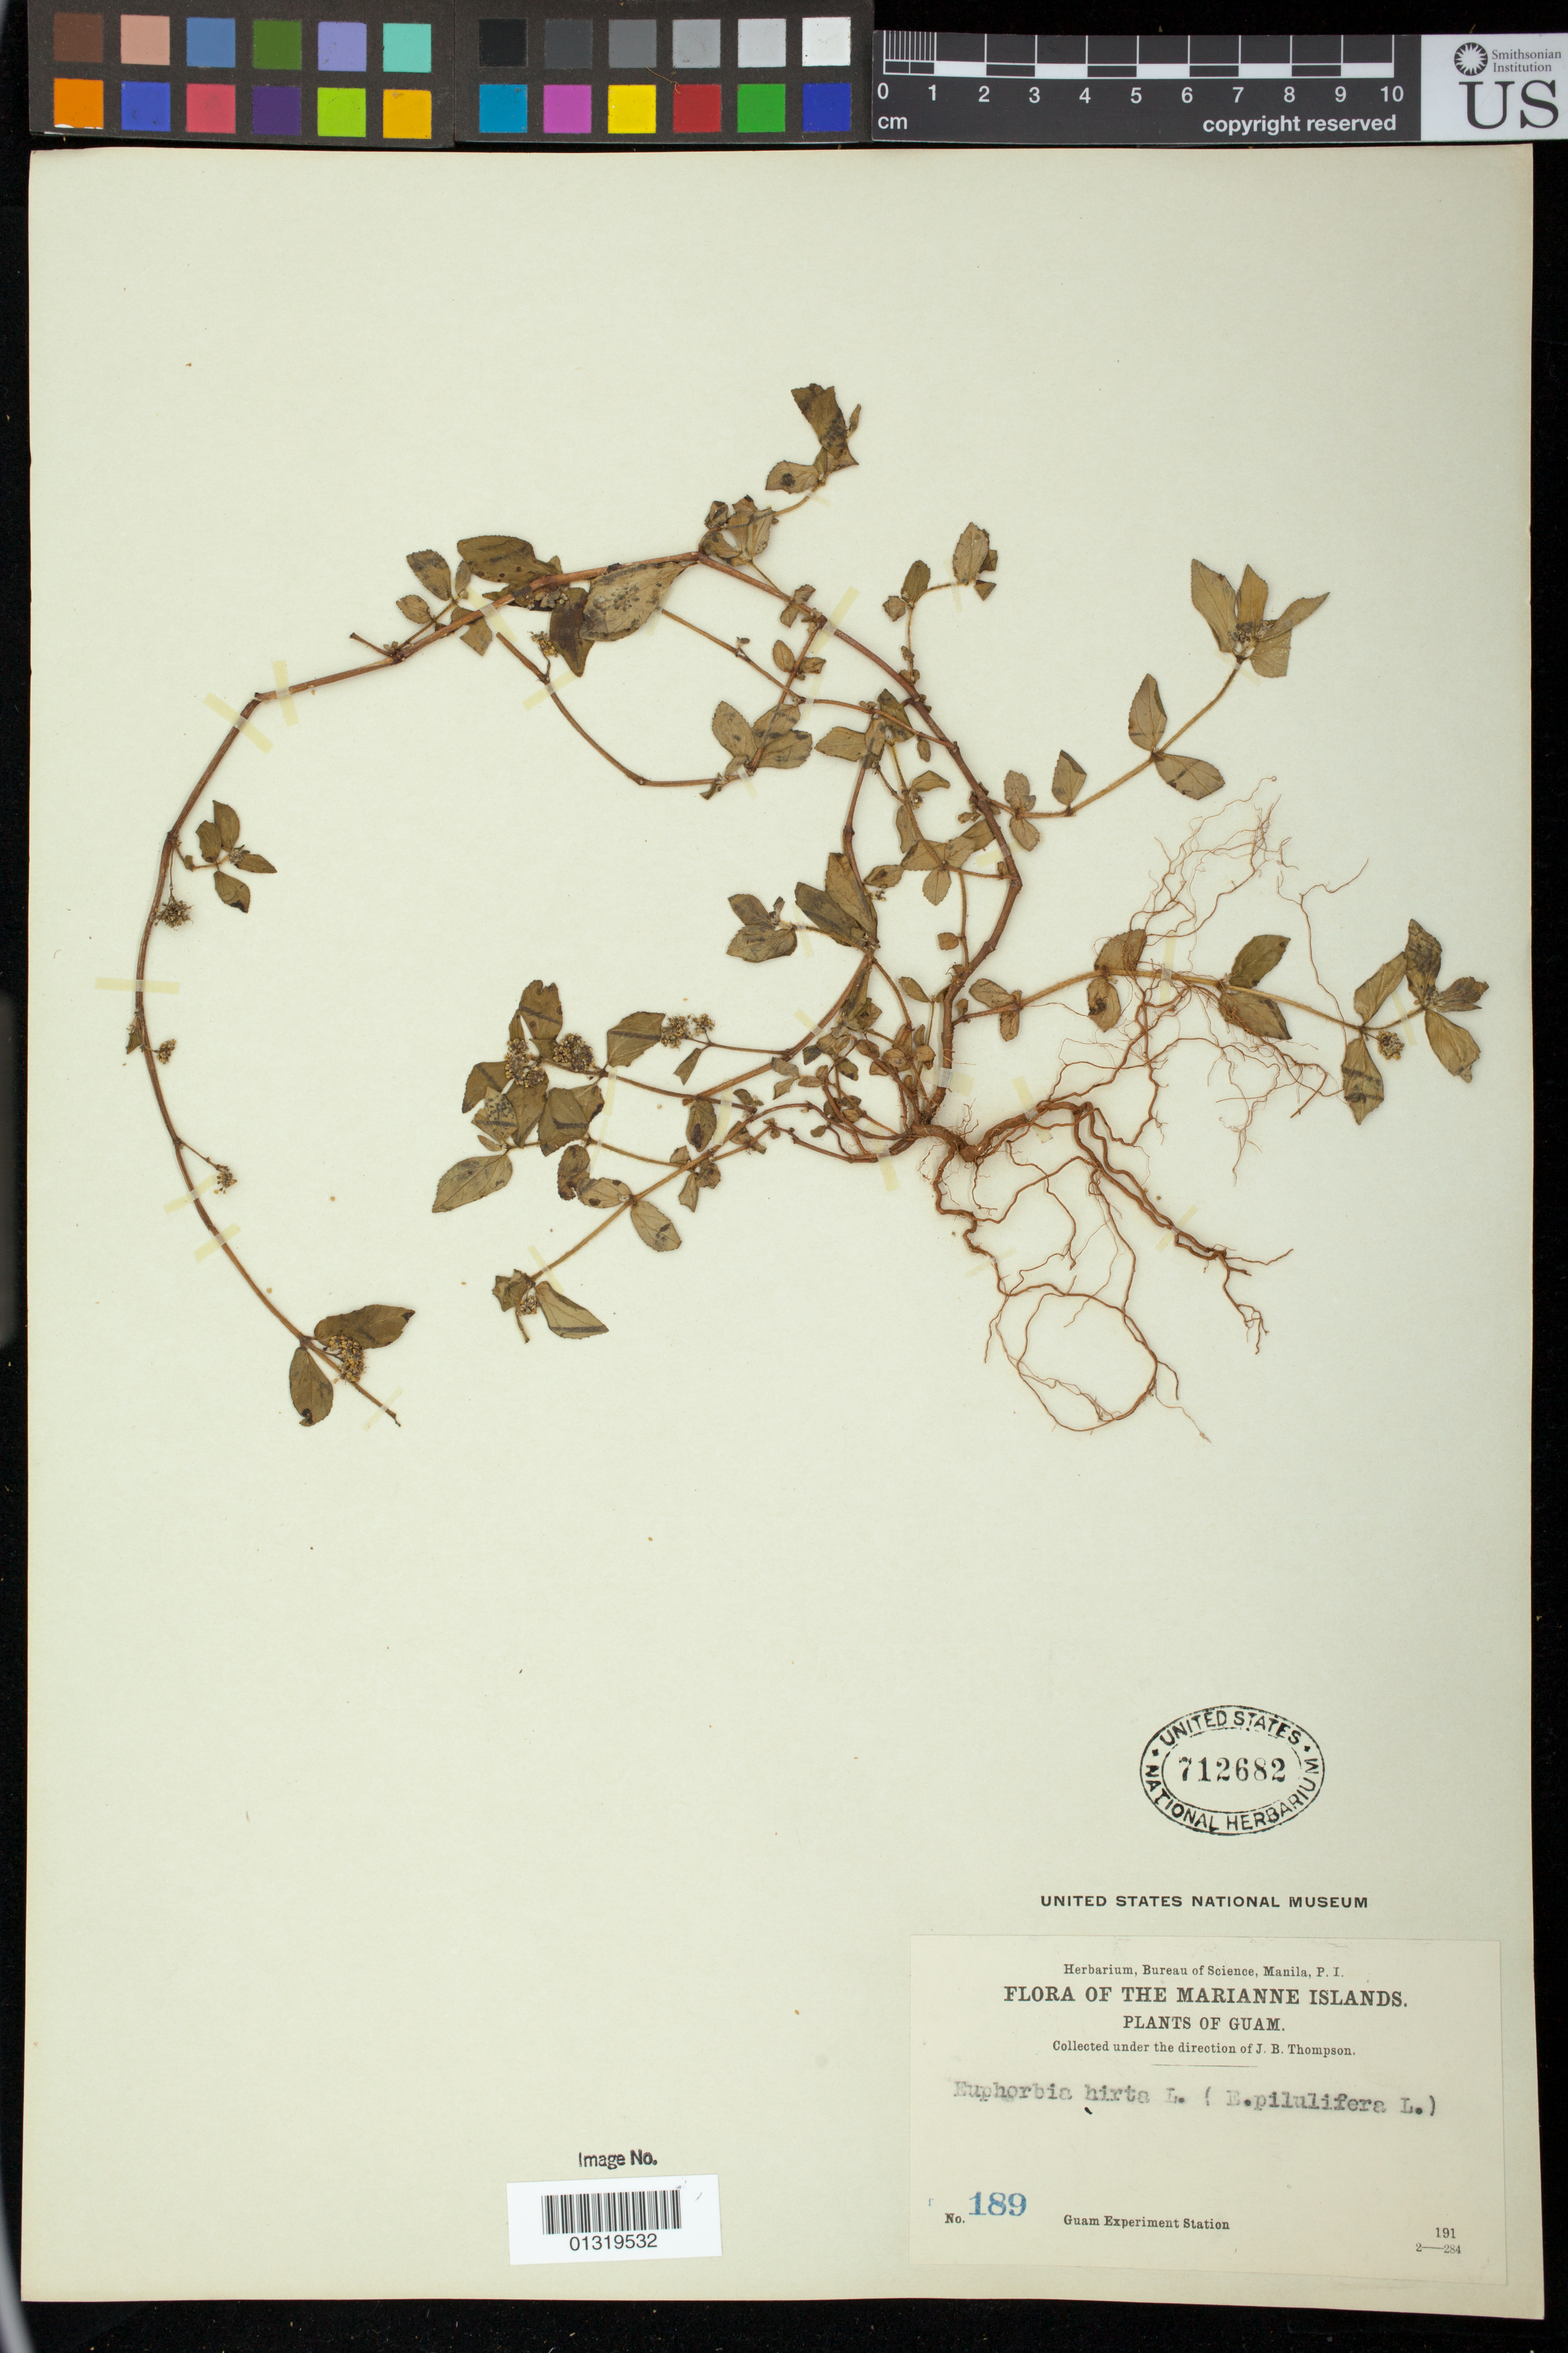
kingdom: Plantae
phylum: Tracheophyta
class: Magnoliopsida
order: Malpighiales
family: Euphorbiaceae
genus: Euphorbia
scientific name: Euphorbia hirta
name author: L.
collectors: J. B. Thompson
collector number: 189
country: Guam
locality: Guam Experiment Station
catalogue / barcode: US 712682